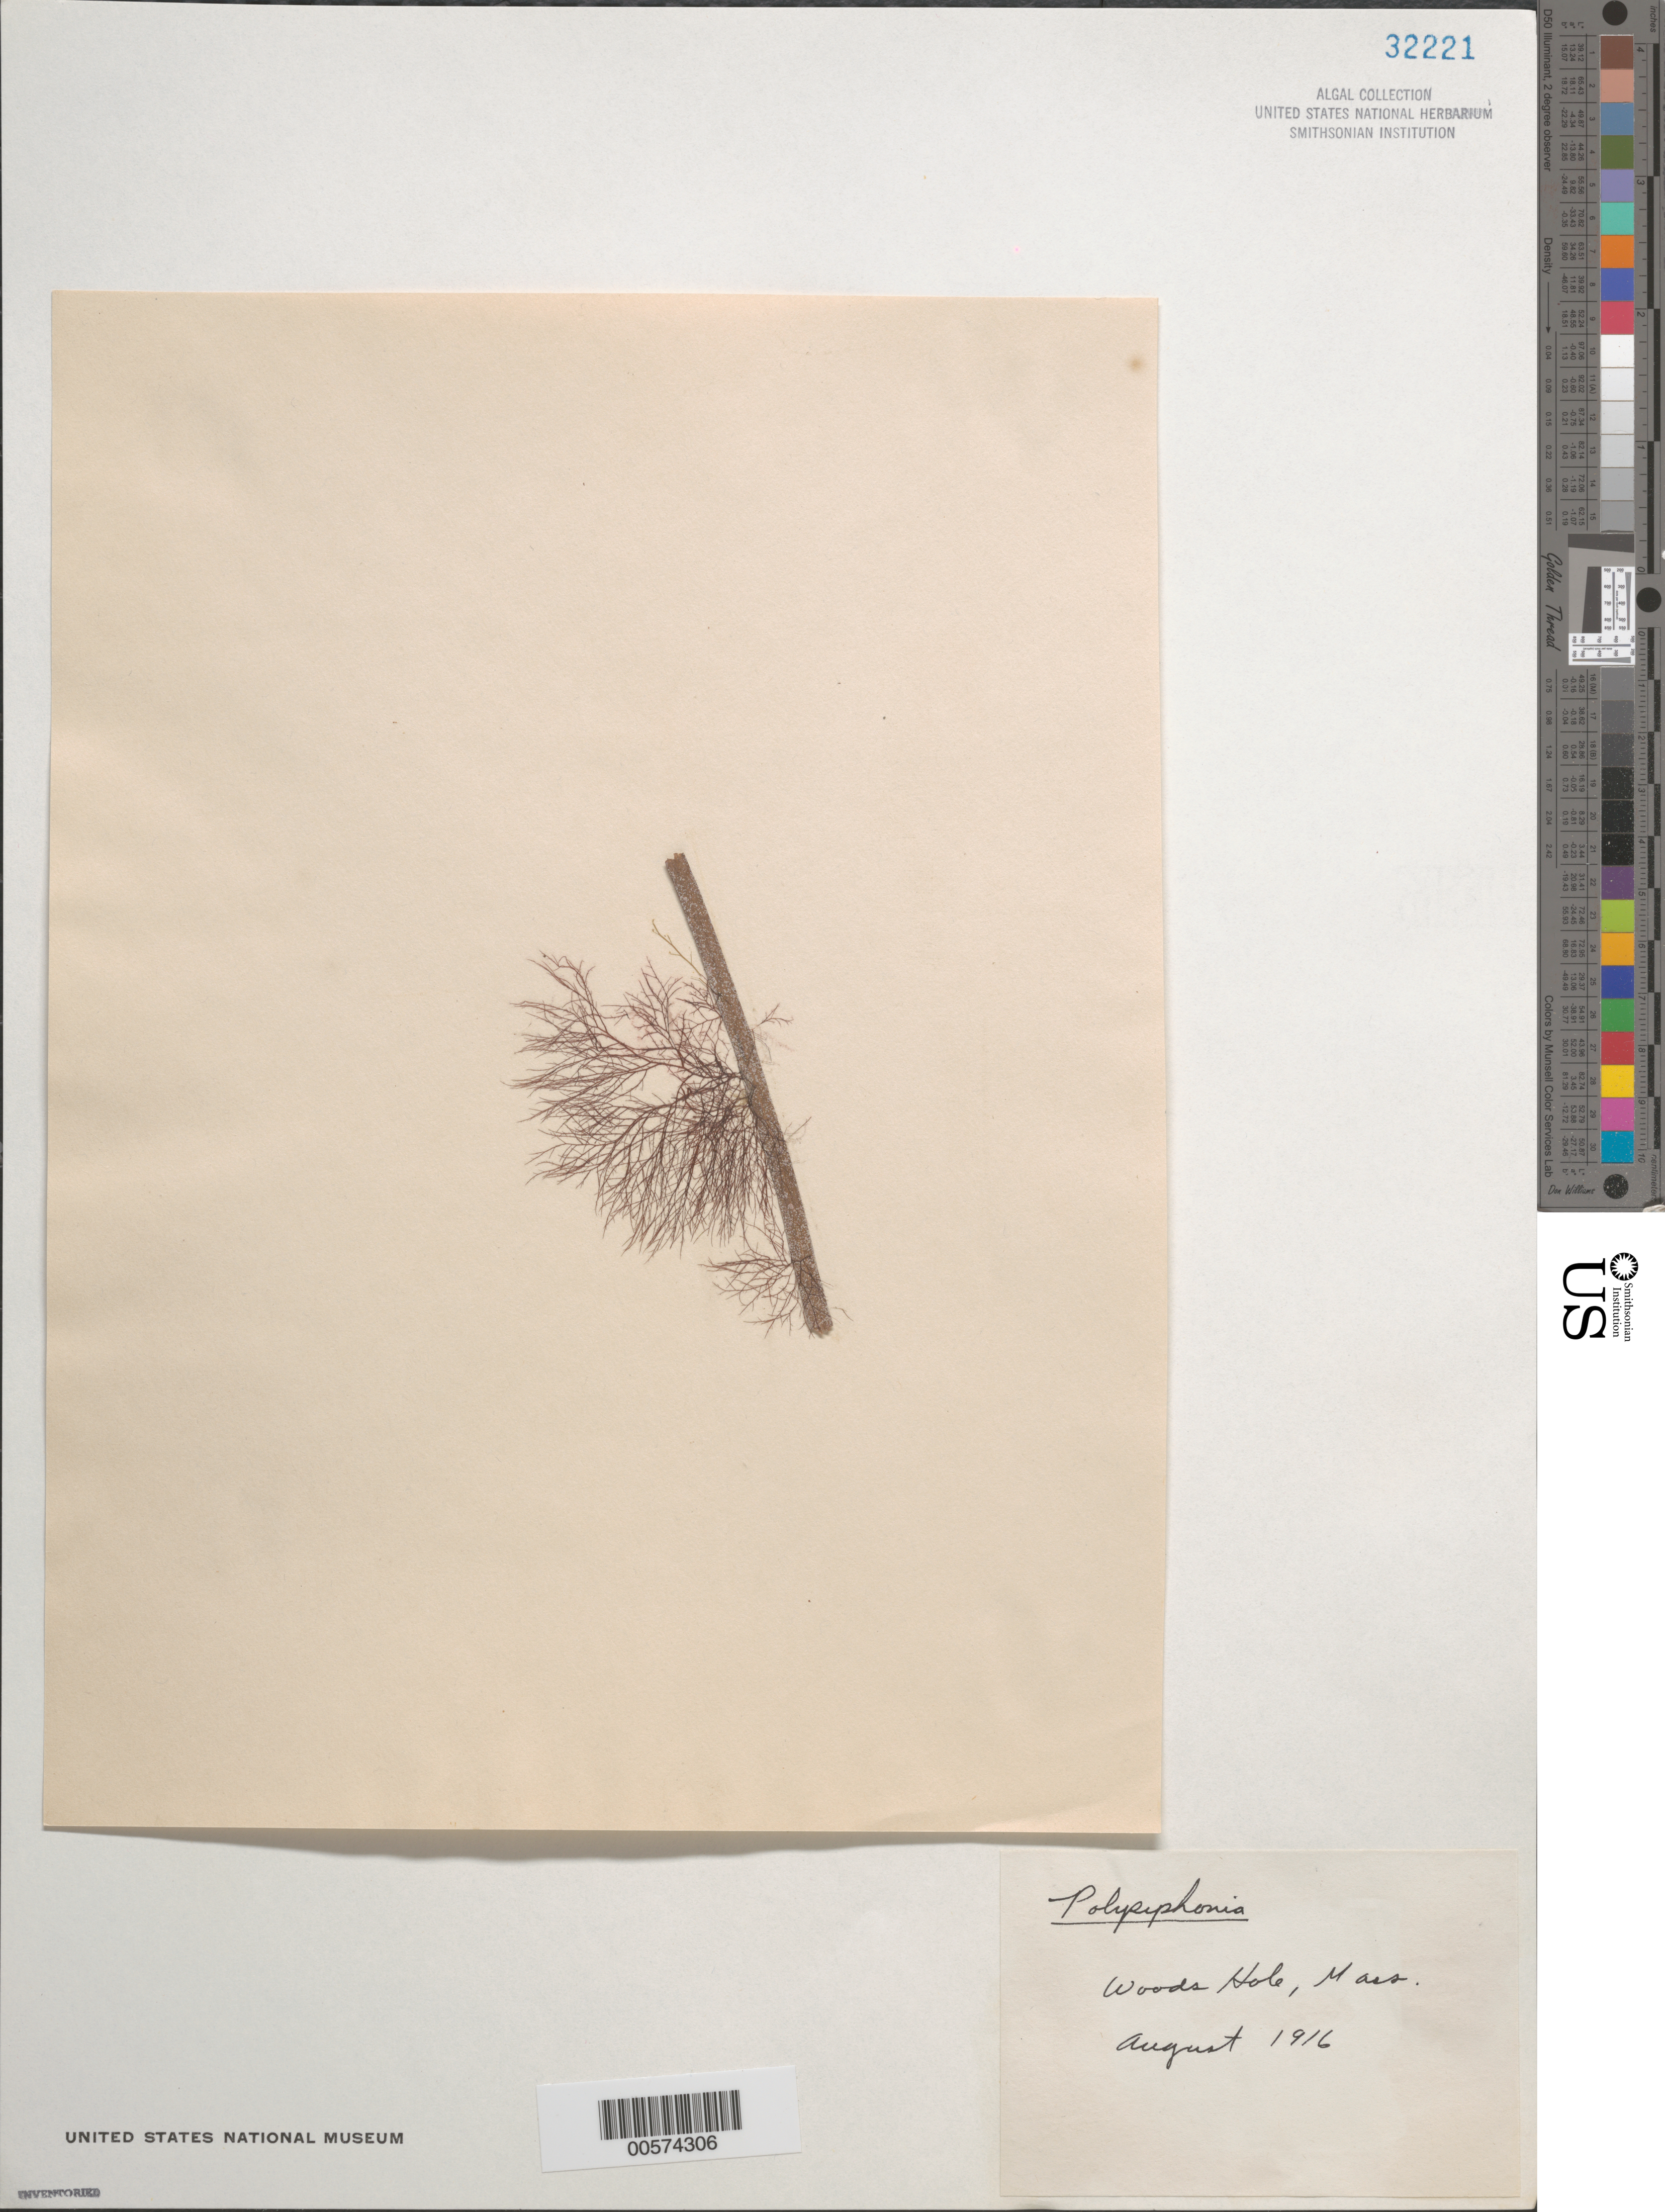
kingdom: Plantae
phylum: Rhodophyta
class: Florideophyceae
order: Ceramiales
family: Rhodomelaceae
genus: Polysiphonia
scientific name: Polysiphonia sp.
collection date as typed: Aug 1916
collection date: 1916-08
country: United States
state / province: Massachusetts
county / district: Barnstable County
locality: Woods Hole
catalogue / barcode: US 32221